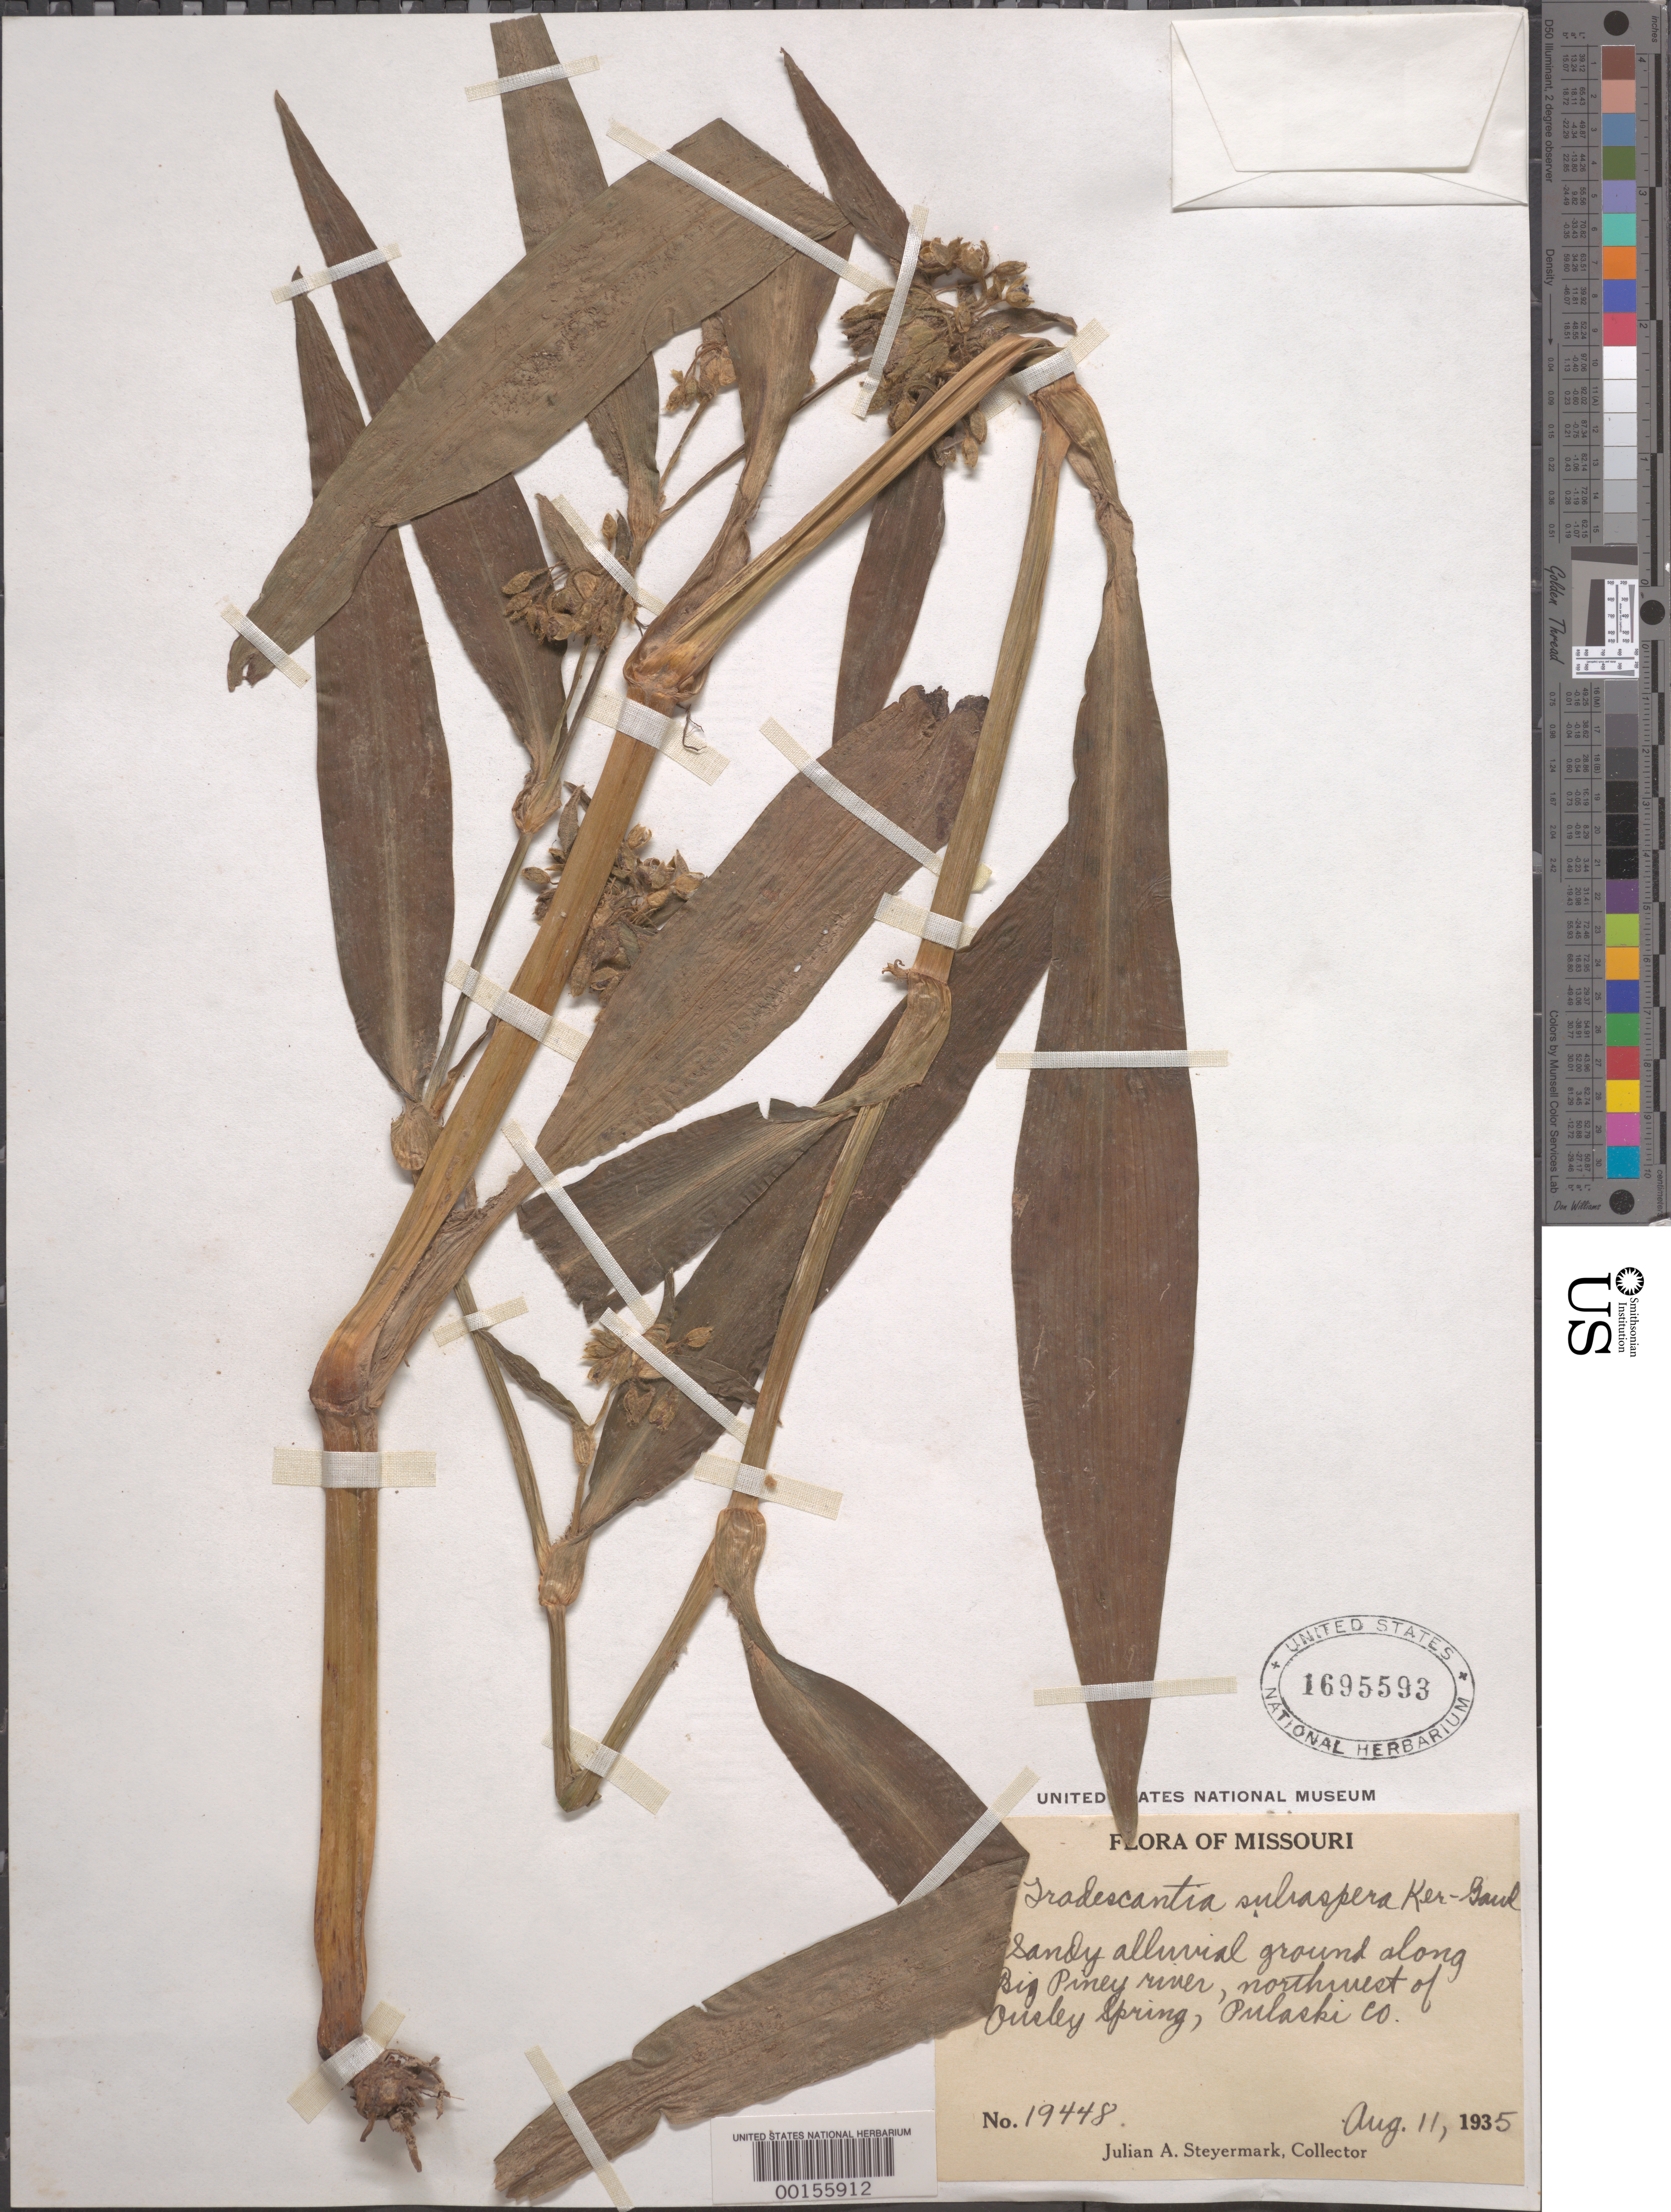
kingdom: Plantae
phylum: Tracheophyta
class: Liliopsida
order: Commelinales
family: Commelinaceae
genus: Tradescantia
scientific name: Tradescantia subaspera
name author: Ker Gawl.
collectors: J. Steyermark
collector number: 19448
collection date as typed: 11 Aug 1935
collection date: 1935-08-11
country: United States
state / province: Missouri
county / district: Pulaski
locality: Big piney river; nw of ousley spring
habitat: Sandy alluvial river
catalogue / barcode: US 1695593